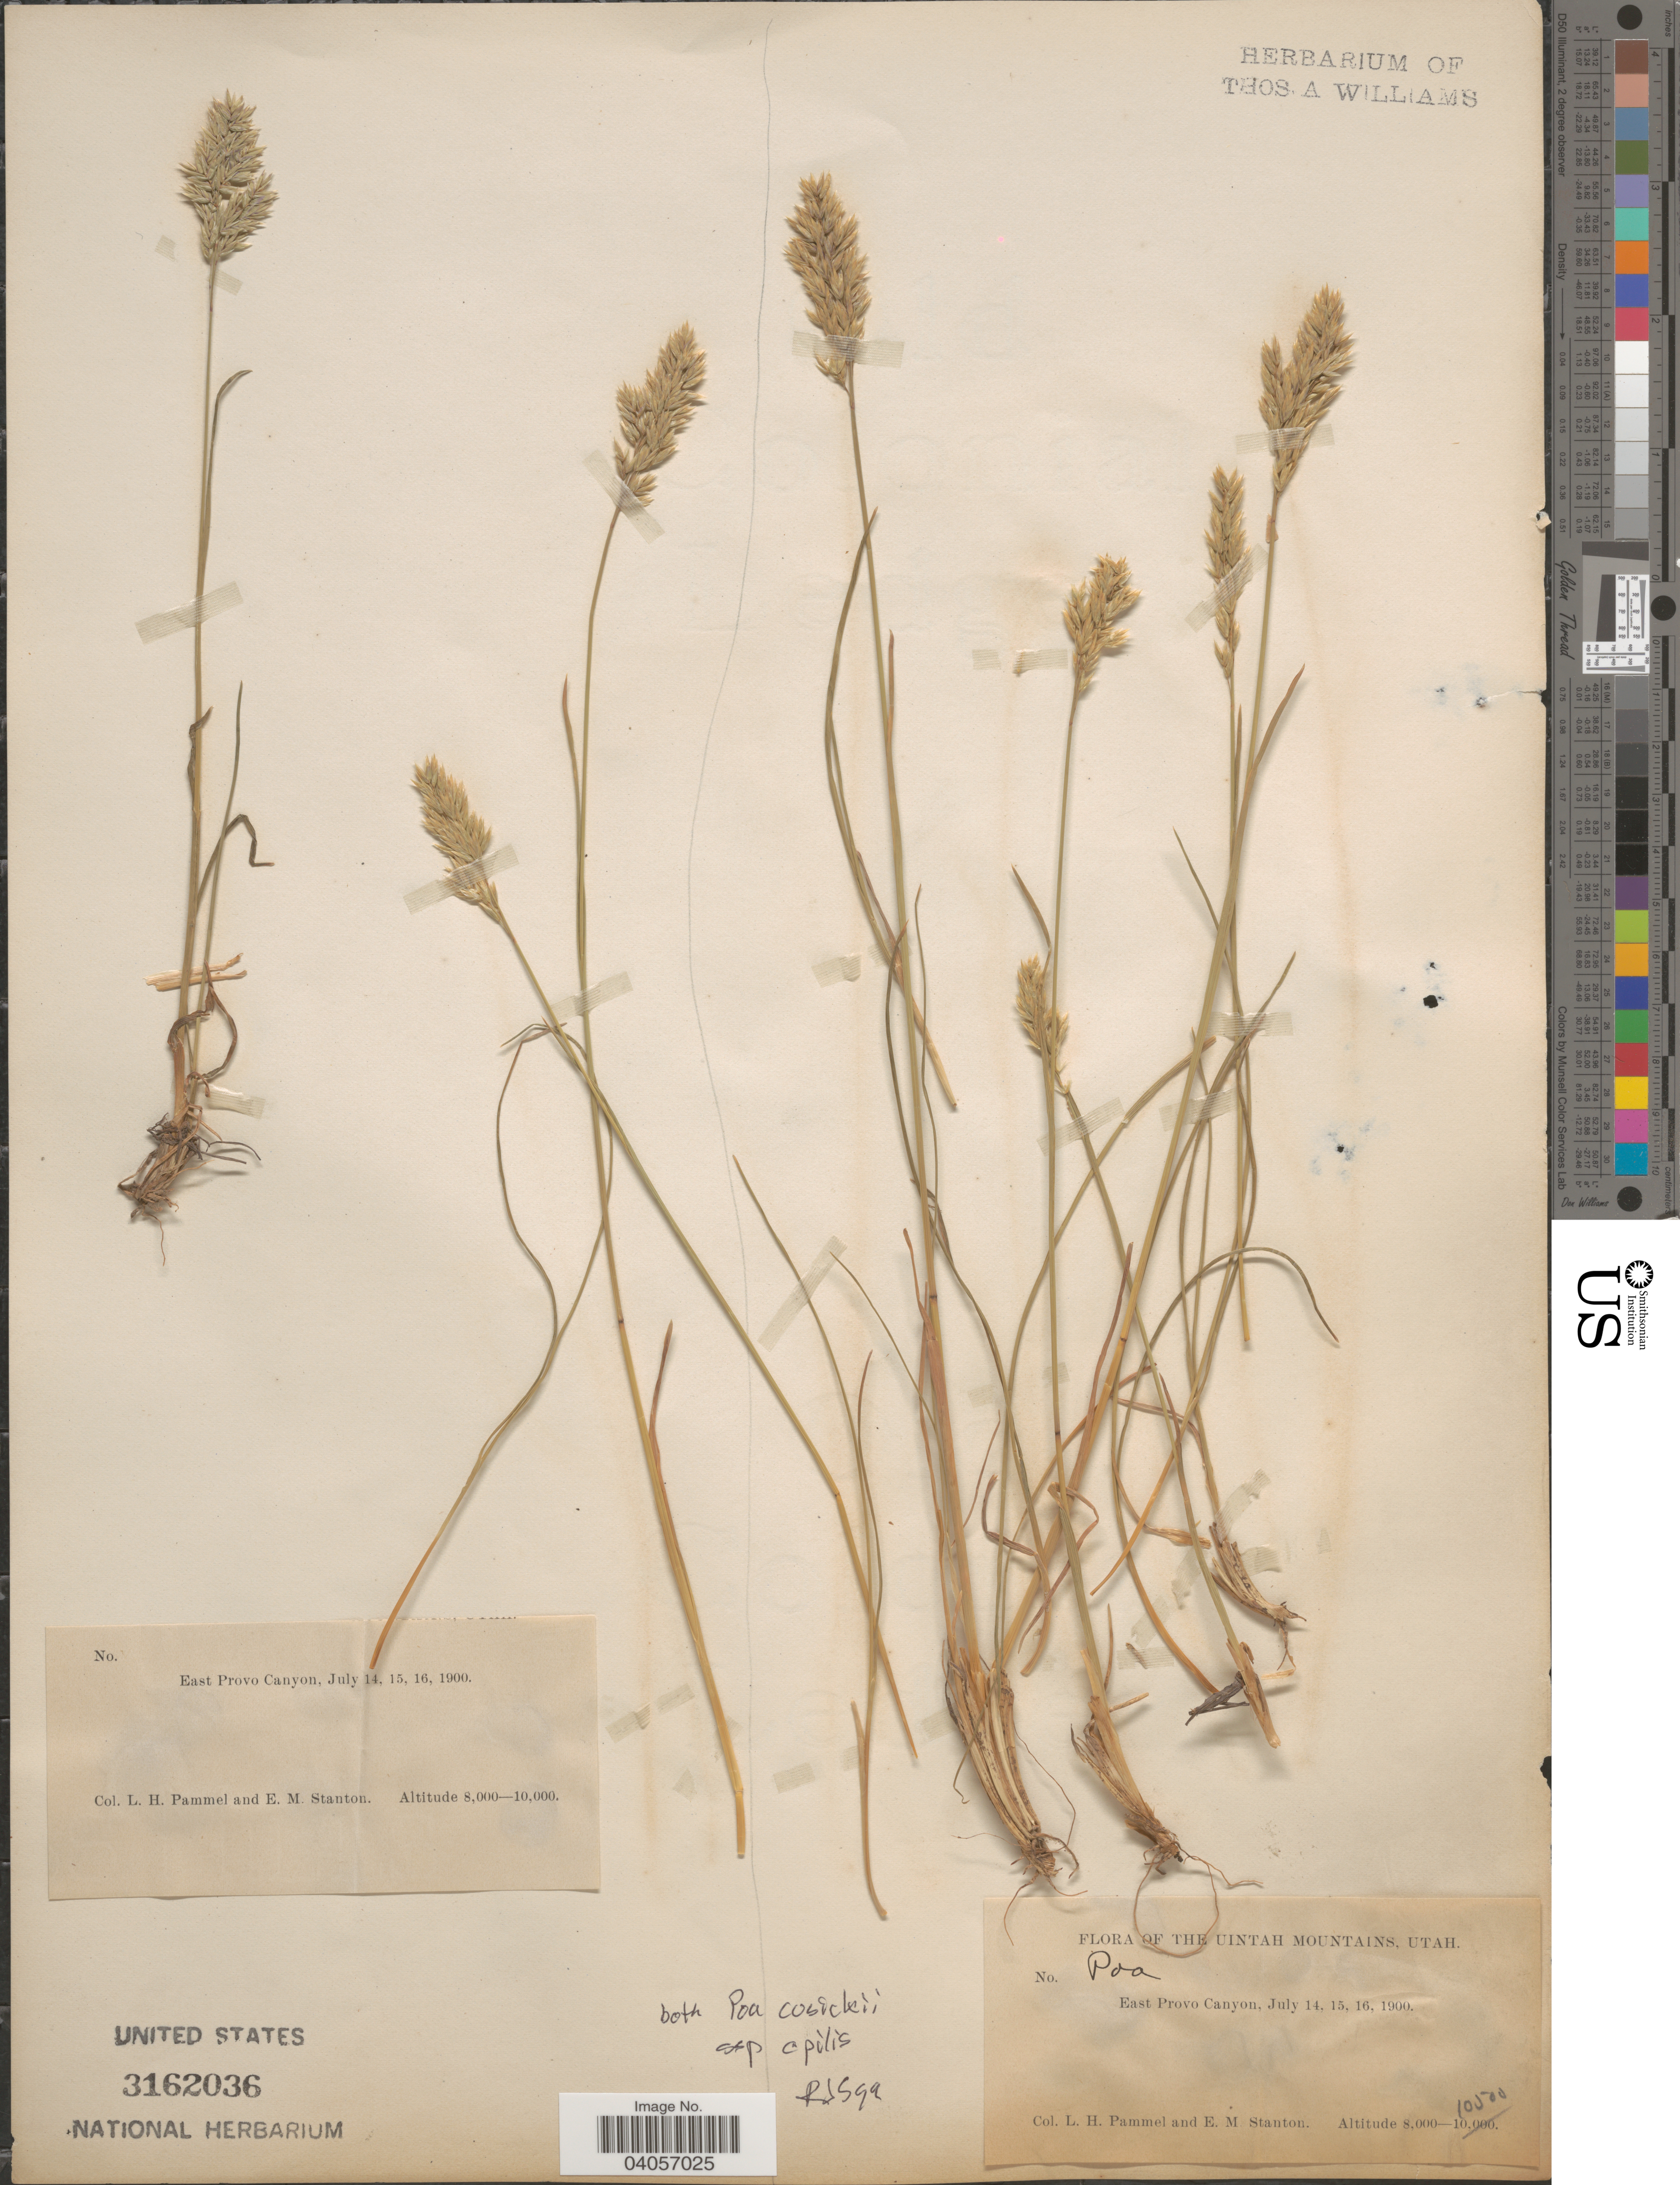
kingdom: Plantae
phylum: Tracheophyta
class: Liliopsida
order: Poales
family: Poaceae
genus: Poa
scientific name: Poa cusickii subsp. epilis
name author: (Scribn.) W.A. Weber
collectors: L. Pammell & E. M. Stanton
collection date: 1900-07-14/1900-07-16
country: United States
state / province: Utah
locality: Uintah Mountains. East Provo Canyon.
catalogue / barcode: US 3162036